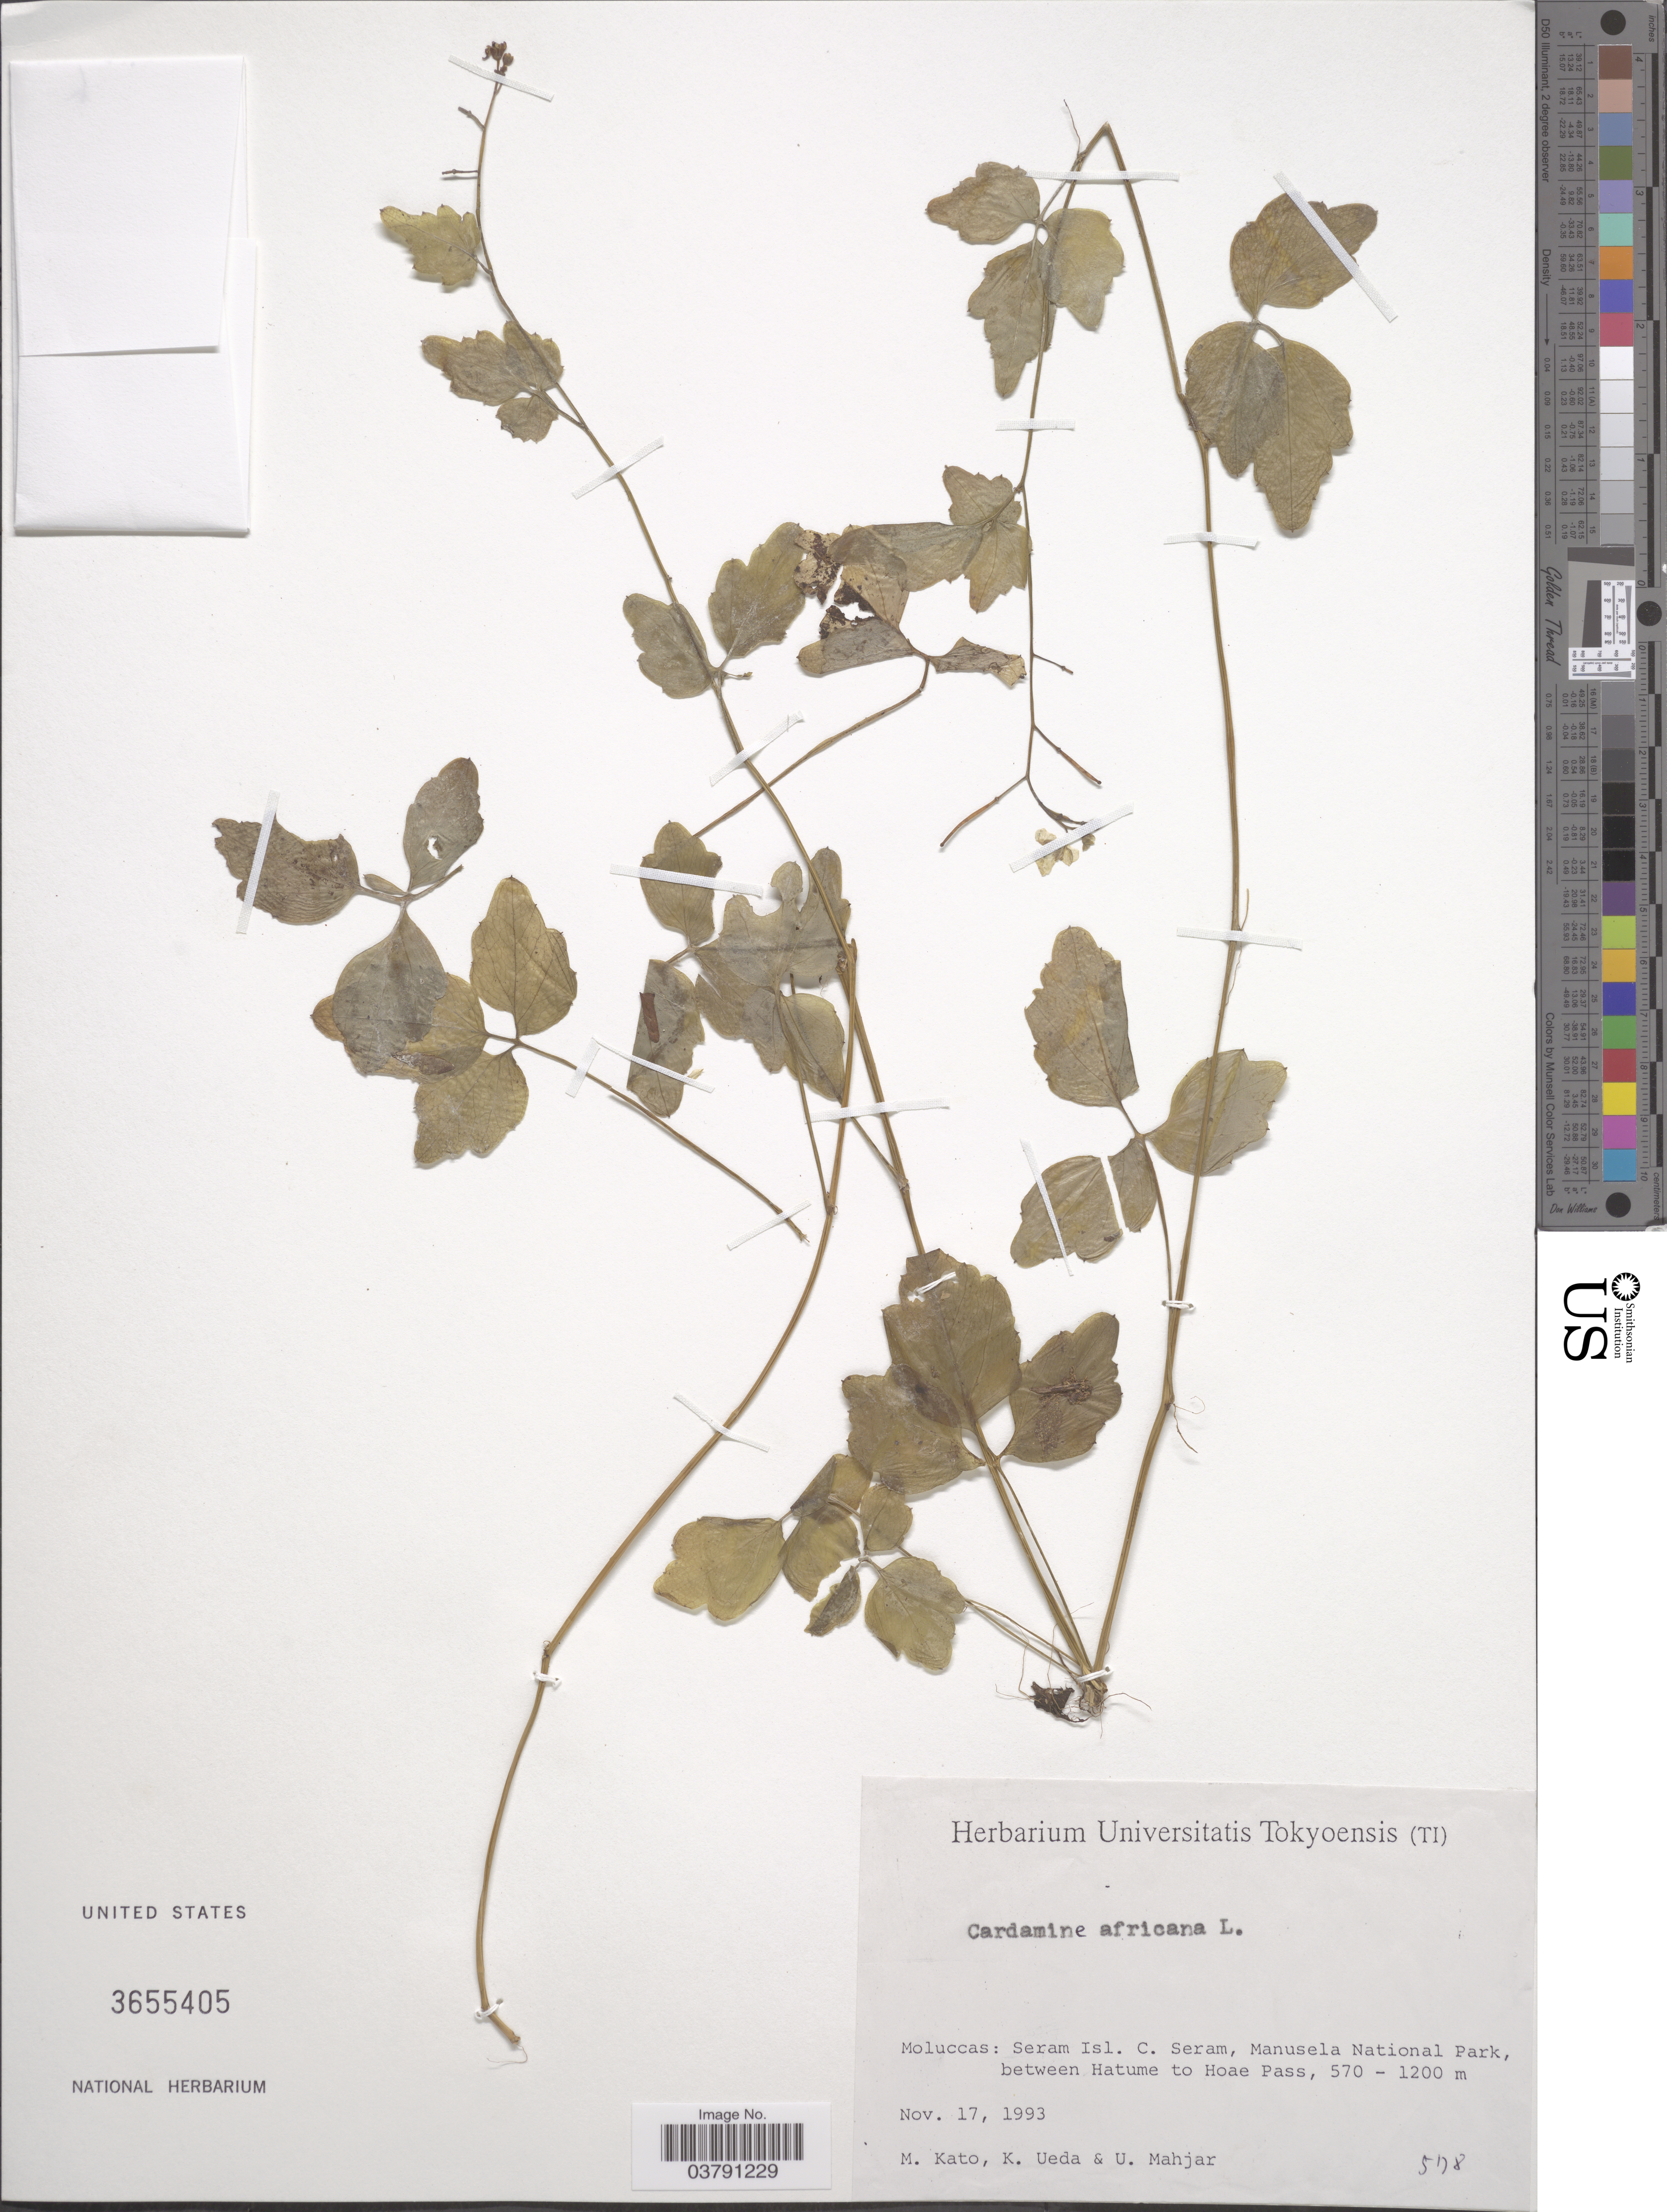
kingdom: Plantae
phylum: Tracheophyta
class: Magnoliopsida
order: Brassicales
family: Brassicaceae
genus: Cardamine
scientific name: Cardamine africana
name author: L.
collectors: M. Kato, K. Ueda & U.W. Mahjar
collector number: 5178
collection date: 1993-11-17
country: Indonesia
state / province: Maluku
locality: Moluccas: Seram Isl. C. Seram, Manusela National Park, between Hatume to Hoae Pass.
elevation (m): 570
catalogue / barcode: US 3655405